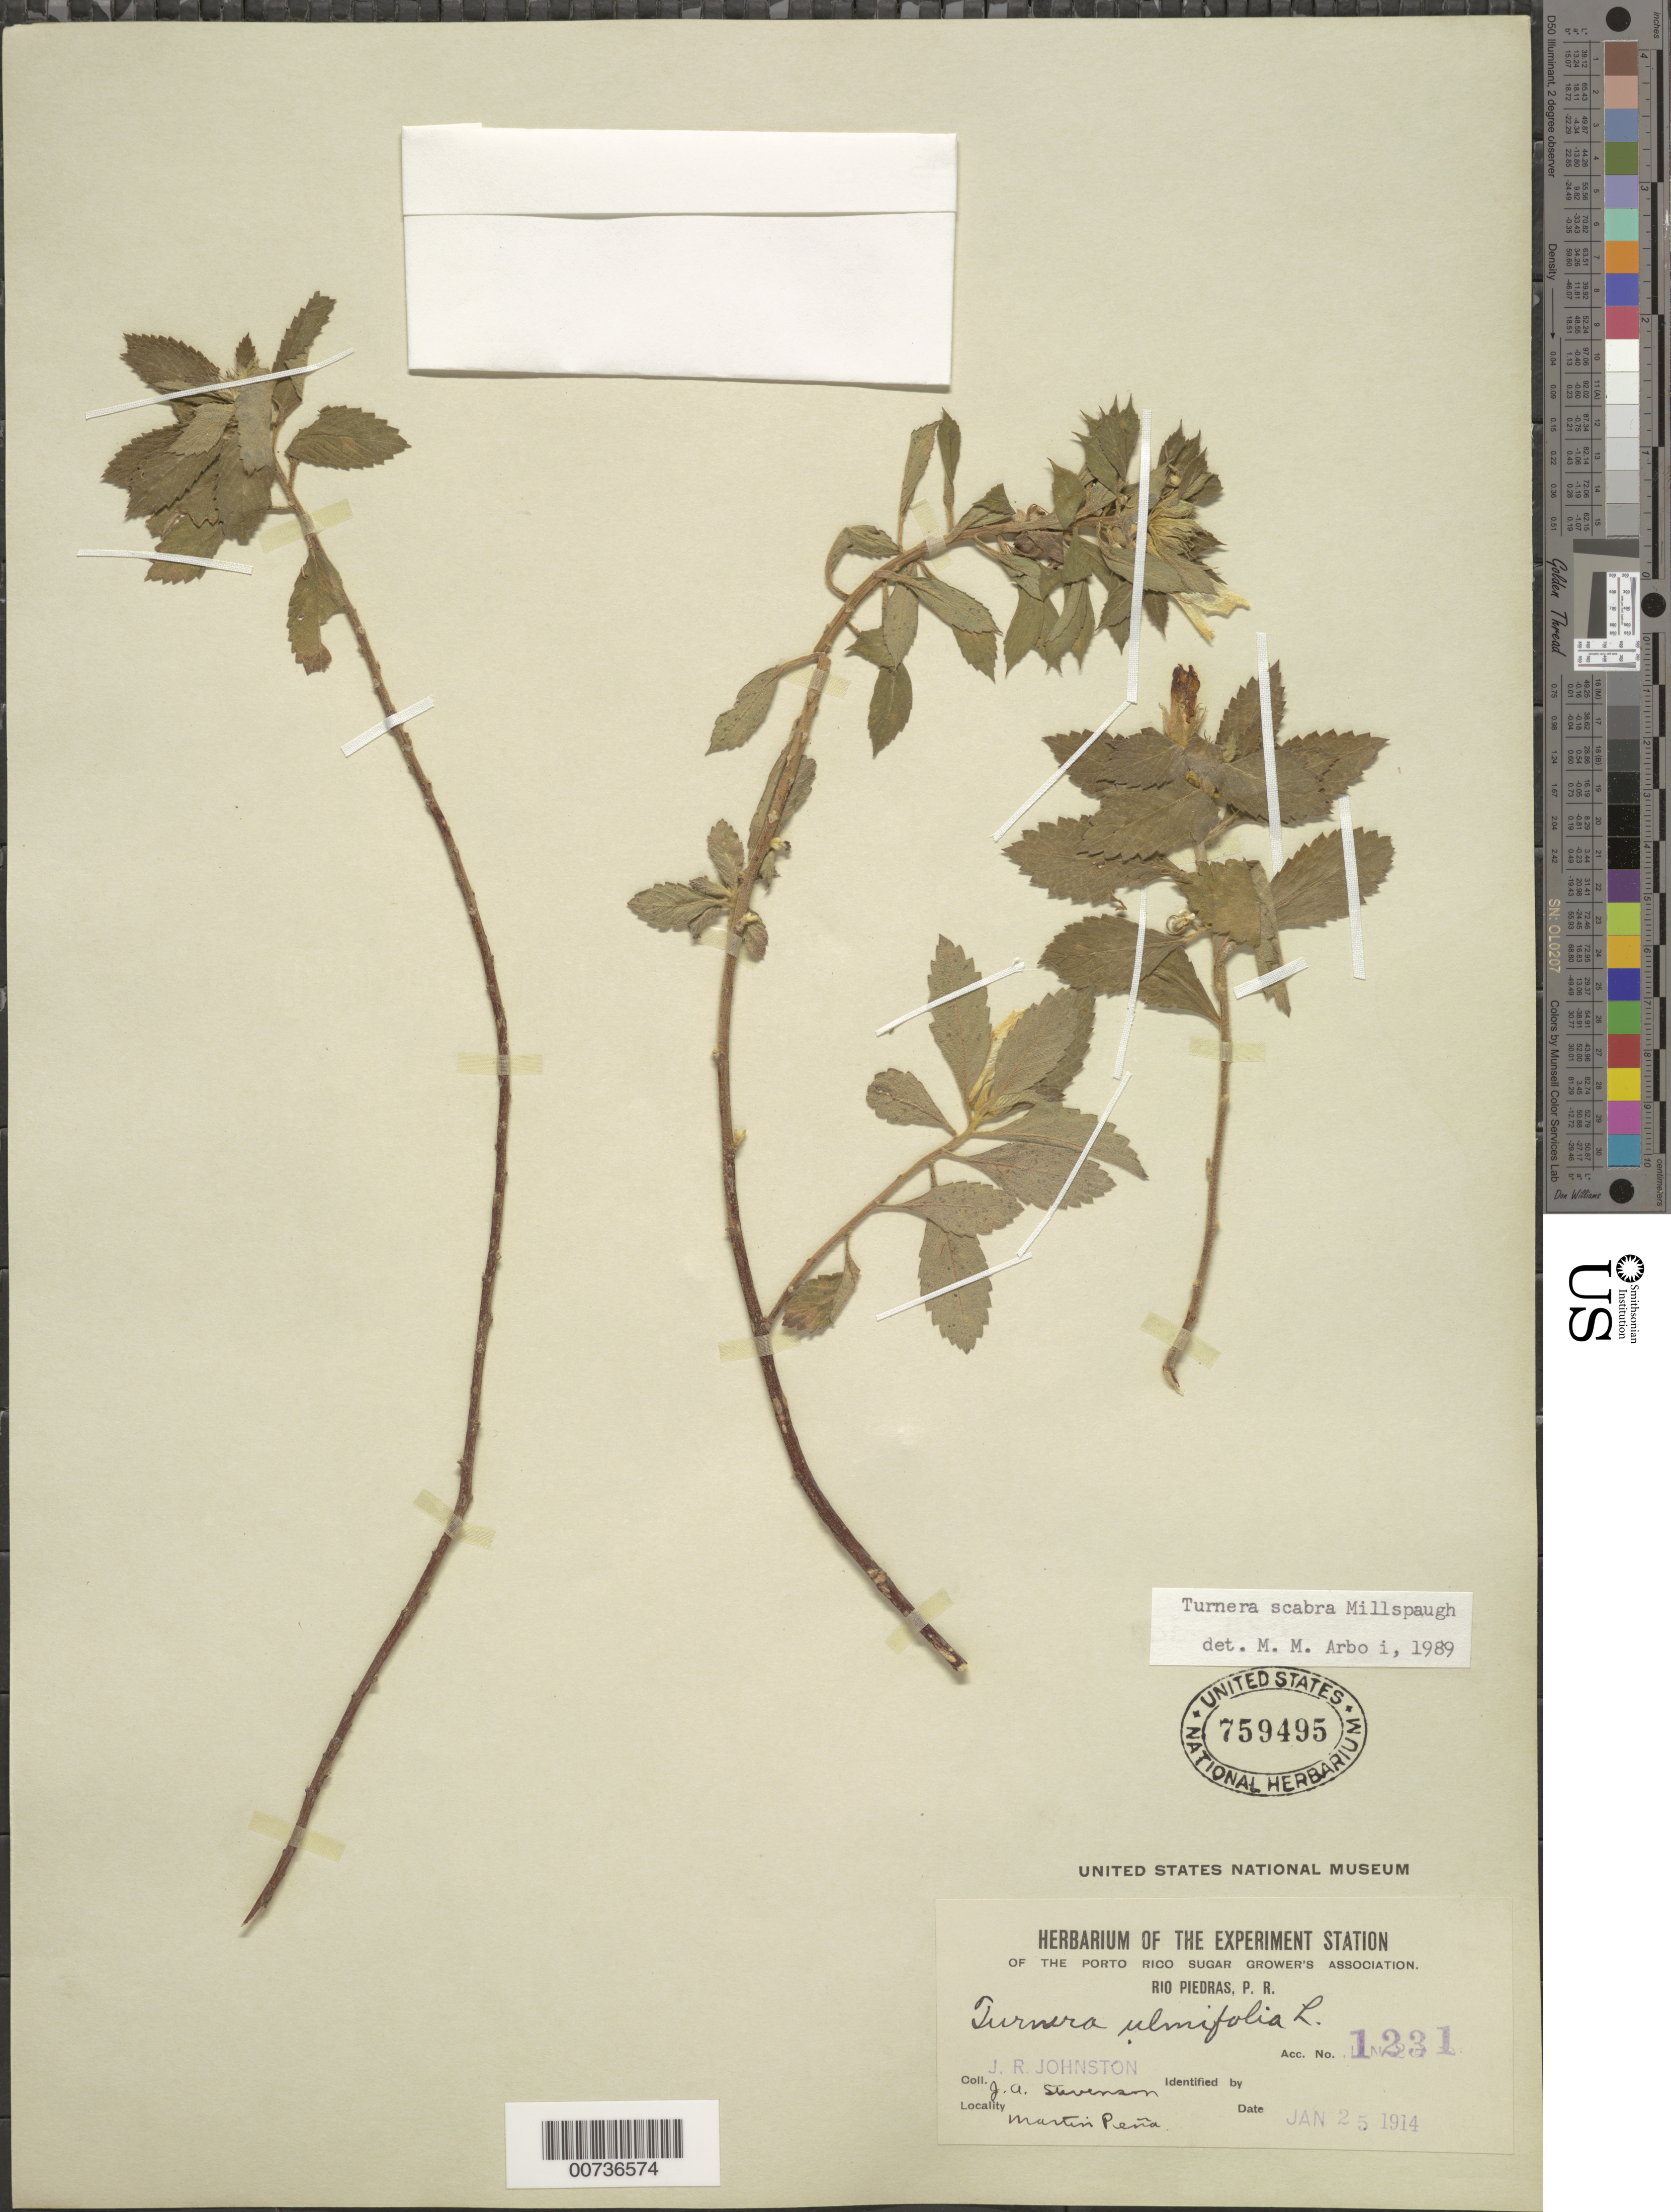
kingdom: Plantae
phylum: Tracheophyta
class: Magnoliopsida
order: Malpighiales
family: Turneraceae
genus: Turnera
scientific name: Turnera scabra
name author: Millsp.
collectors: J. Johnston & J. A. Stevenson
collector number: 1231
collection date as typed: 25 Jan 1914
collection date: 1914-01-25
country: Puerto Rico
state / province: San Juan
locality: Martín Peña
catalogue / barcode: US 759495